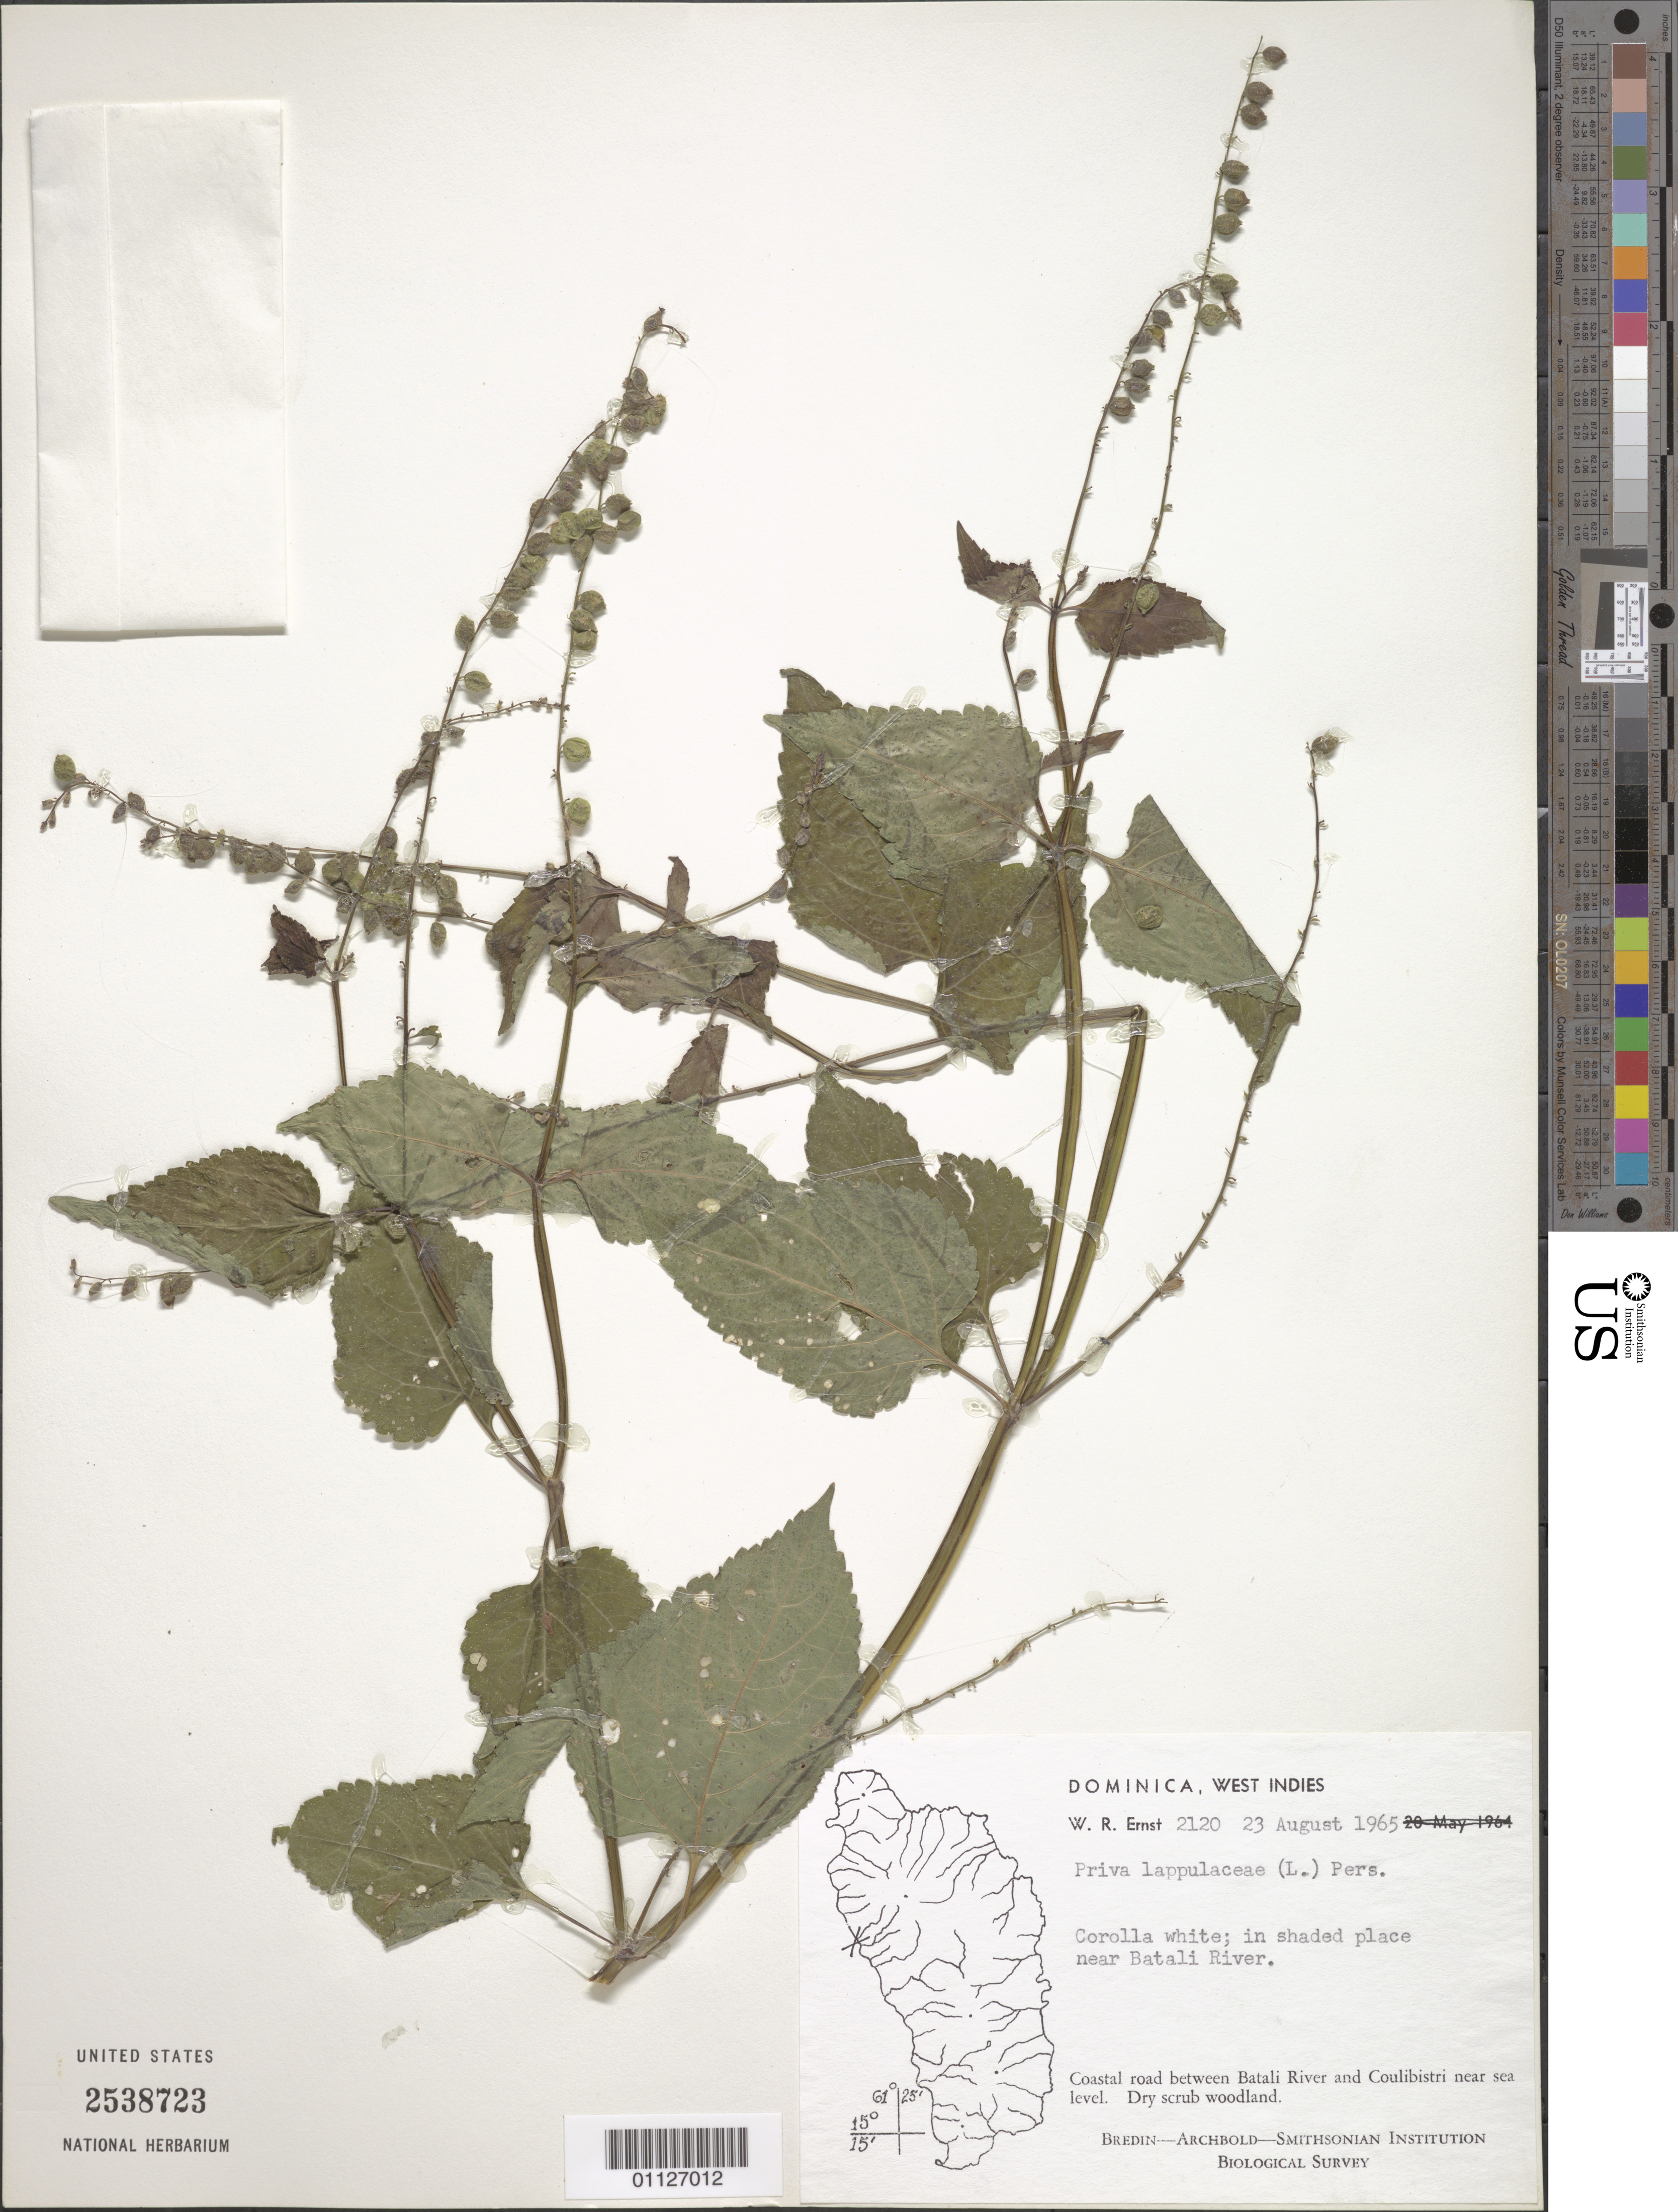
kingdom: Plantae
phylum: Tracheophyta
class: Magnoliopsida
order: Lamiales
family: Verbenaceae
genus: Priva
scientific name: Priva lappulacea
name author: (L.) Pers.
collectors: W. R. Ernst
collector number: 2120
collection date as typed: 23 Aug 1965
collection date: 1965-08-23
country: Dominica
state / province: St. Joseph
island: Dominica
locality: Coastal road between Batali River and Coulibistri; dry scrub woodland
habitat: in shaded place near river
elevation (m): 0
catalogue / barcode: US 2538723